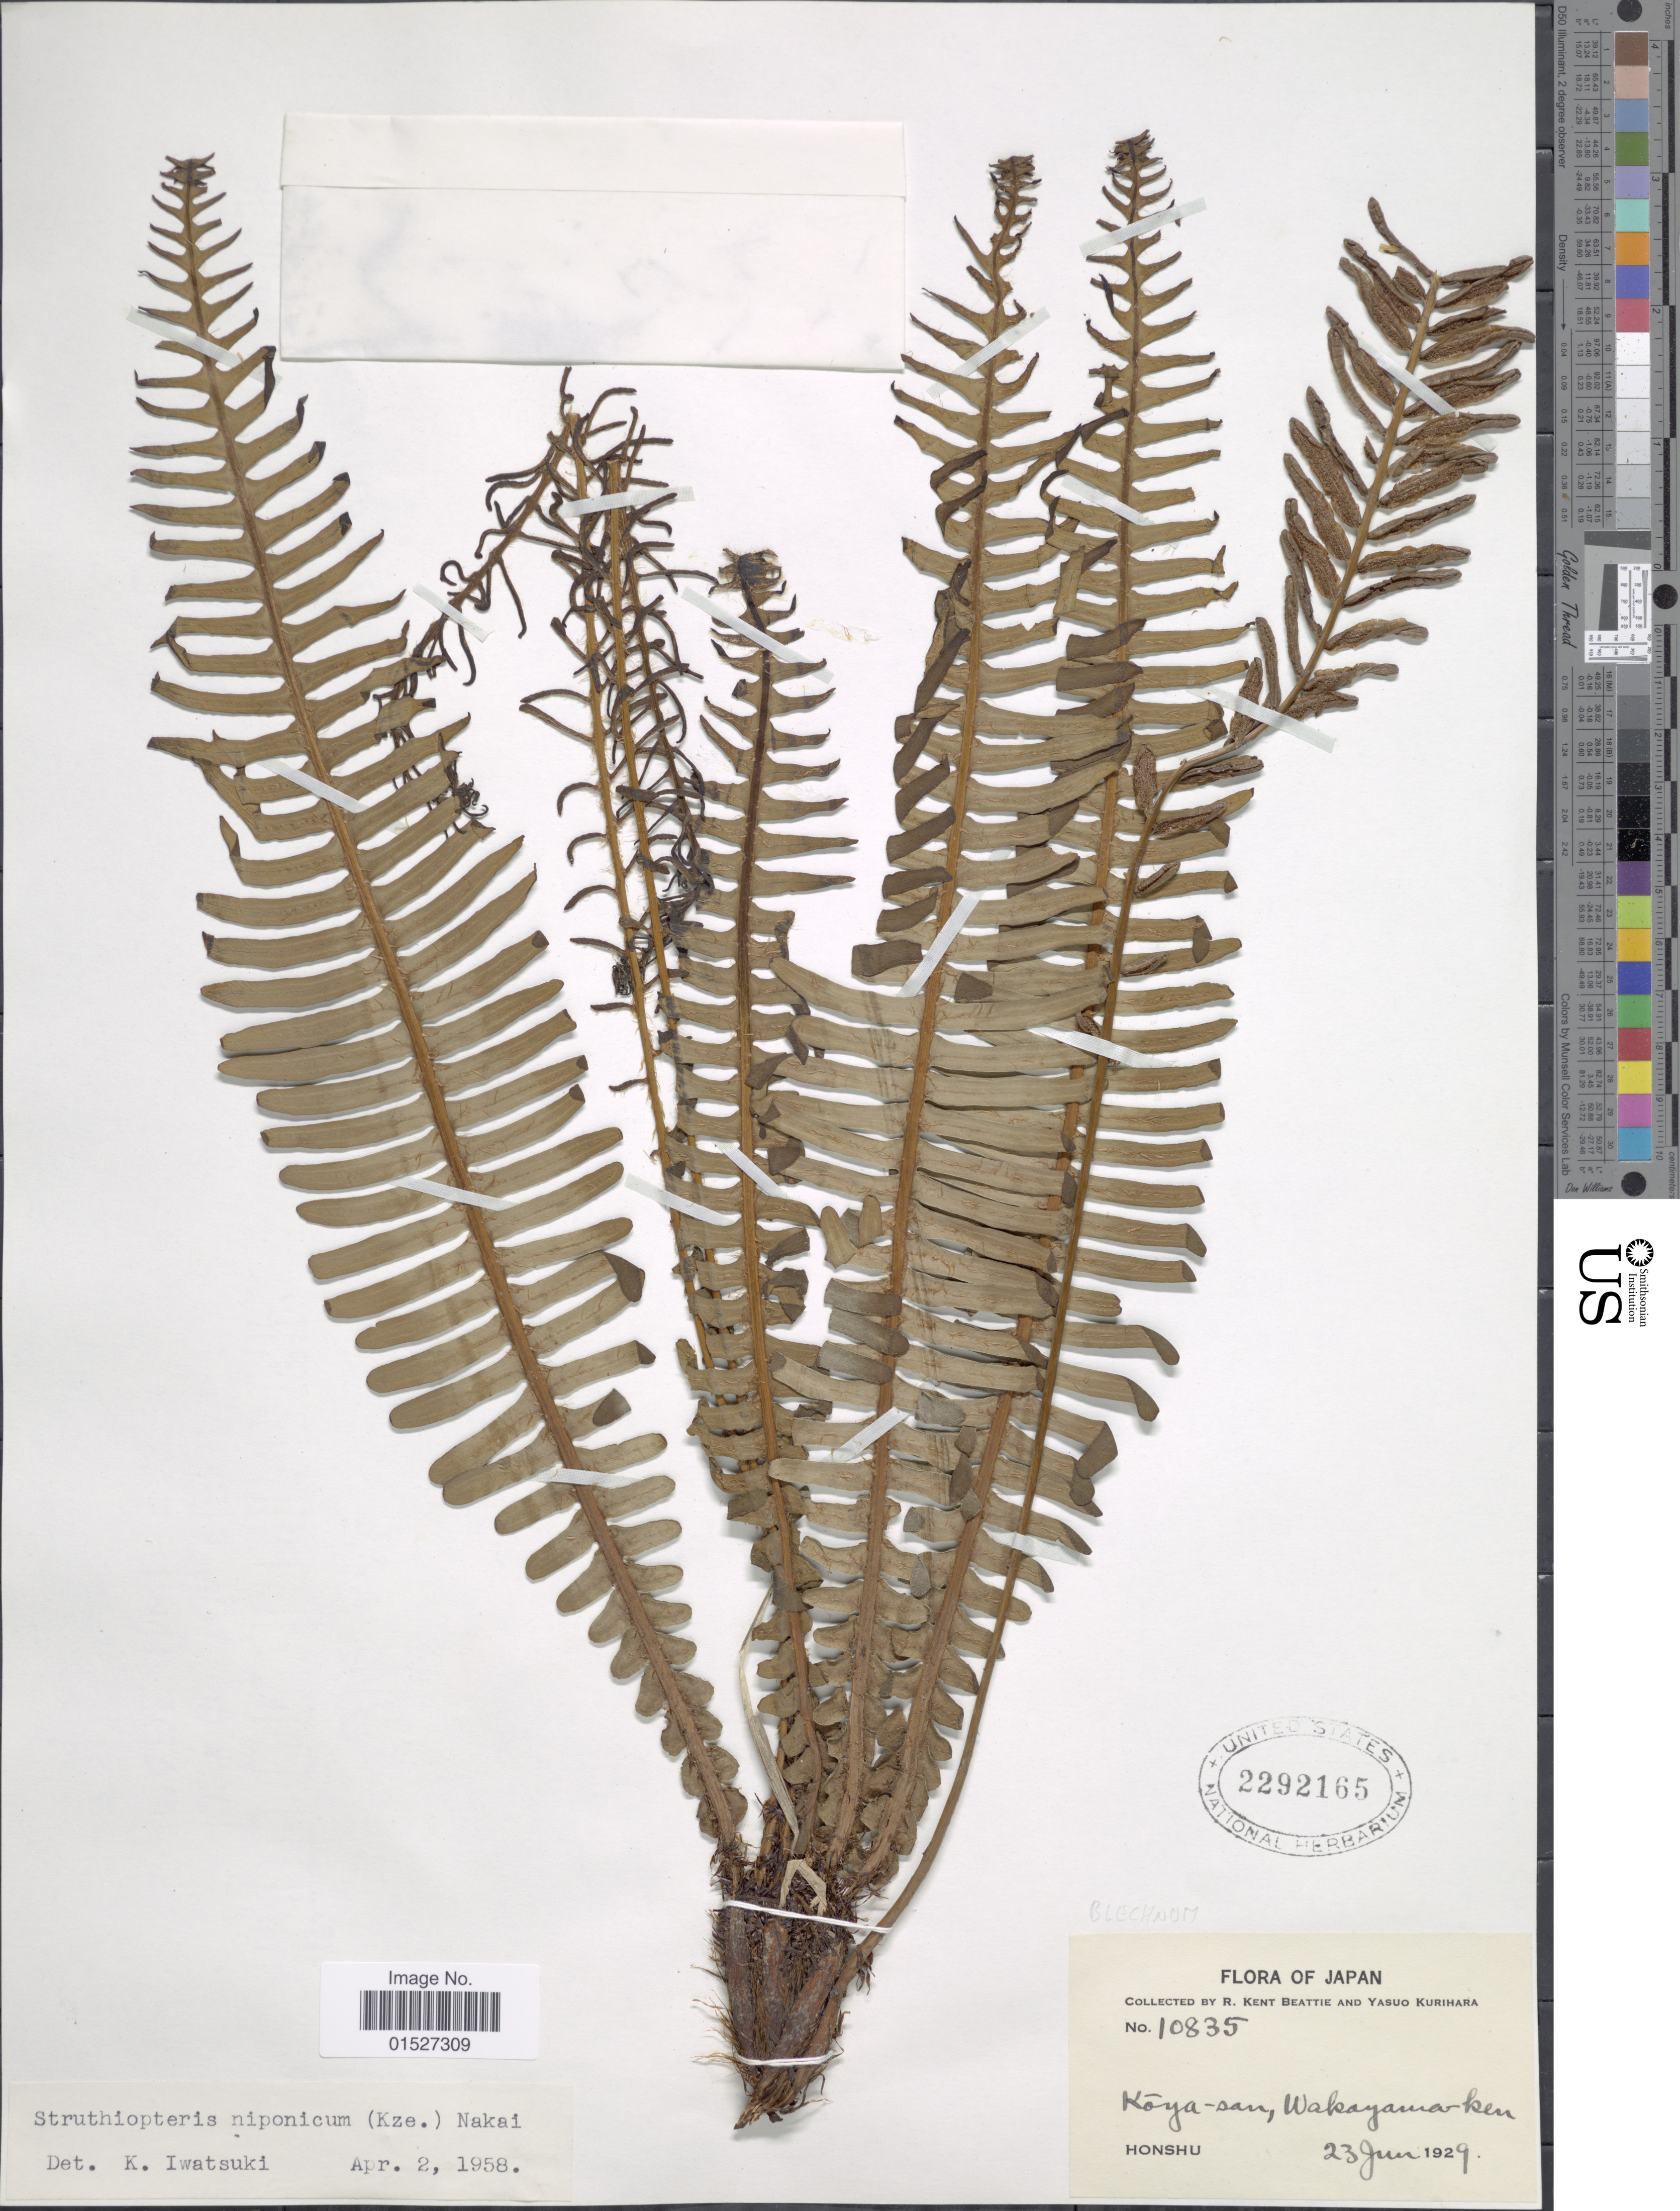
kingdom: Plantae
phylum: Tracheophyta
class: Polypodiopsida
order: Polypodiales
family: Blechnaceae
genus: Blechnum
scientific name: Blechnum nipponicum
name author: (Kunze) Makino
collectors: R. K. Beattie & Y. Kurihara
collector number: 10835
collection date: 1929-06-23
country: Japan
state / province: Wakayama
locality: Koya-san, Wakayama-ken.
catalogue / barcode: US 2292165